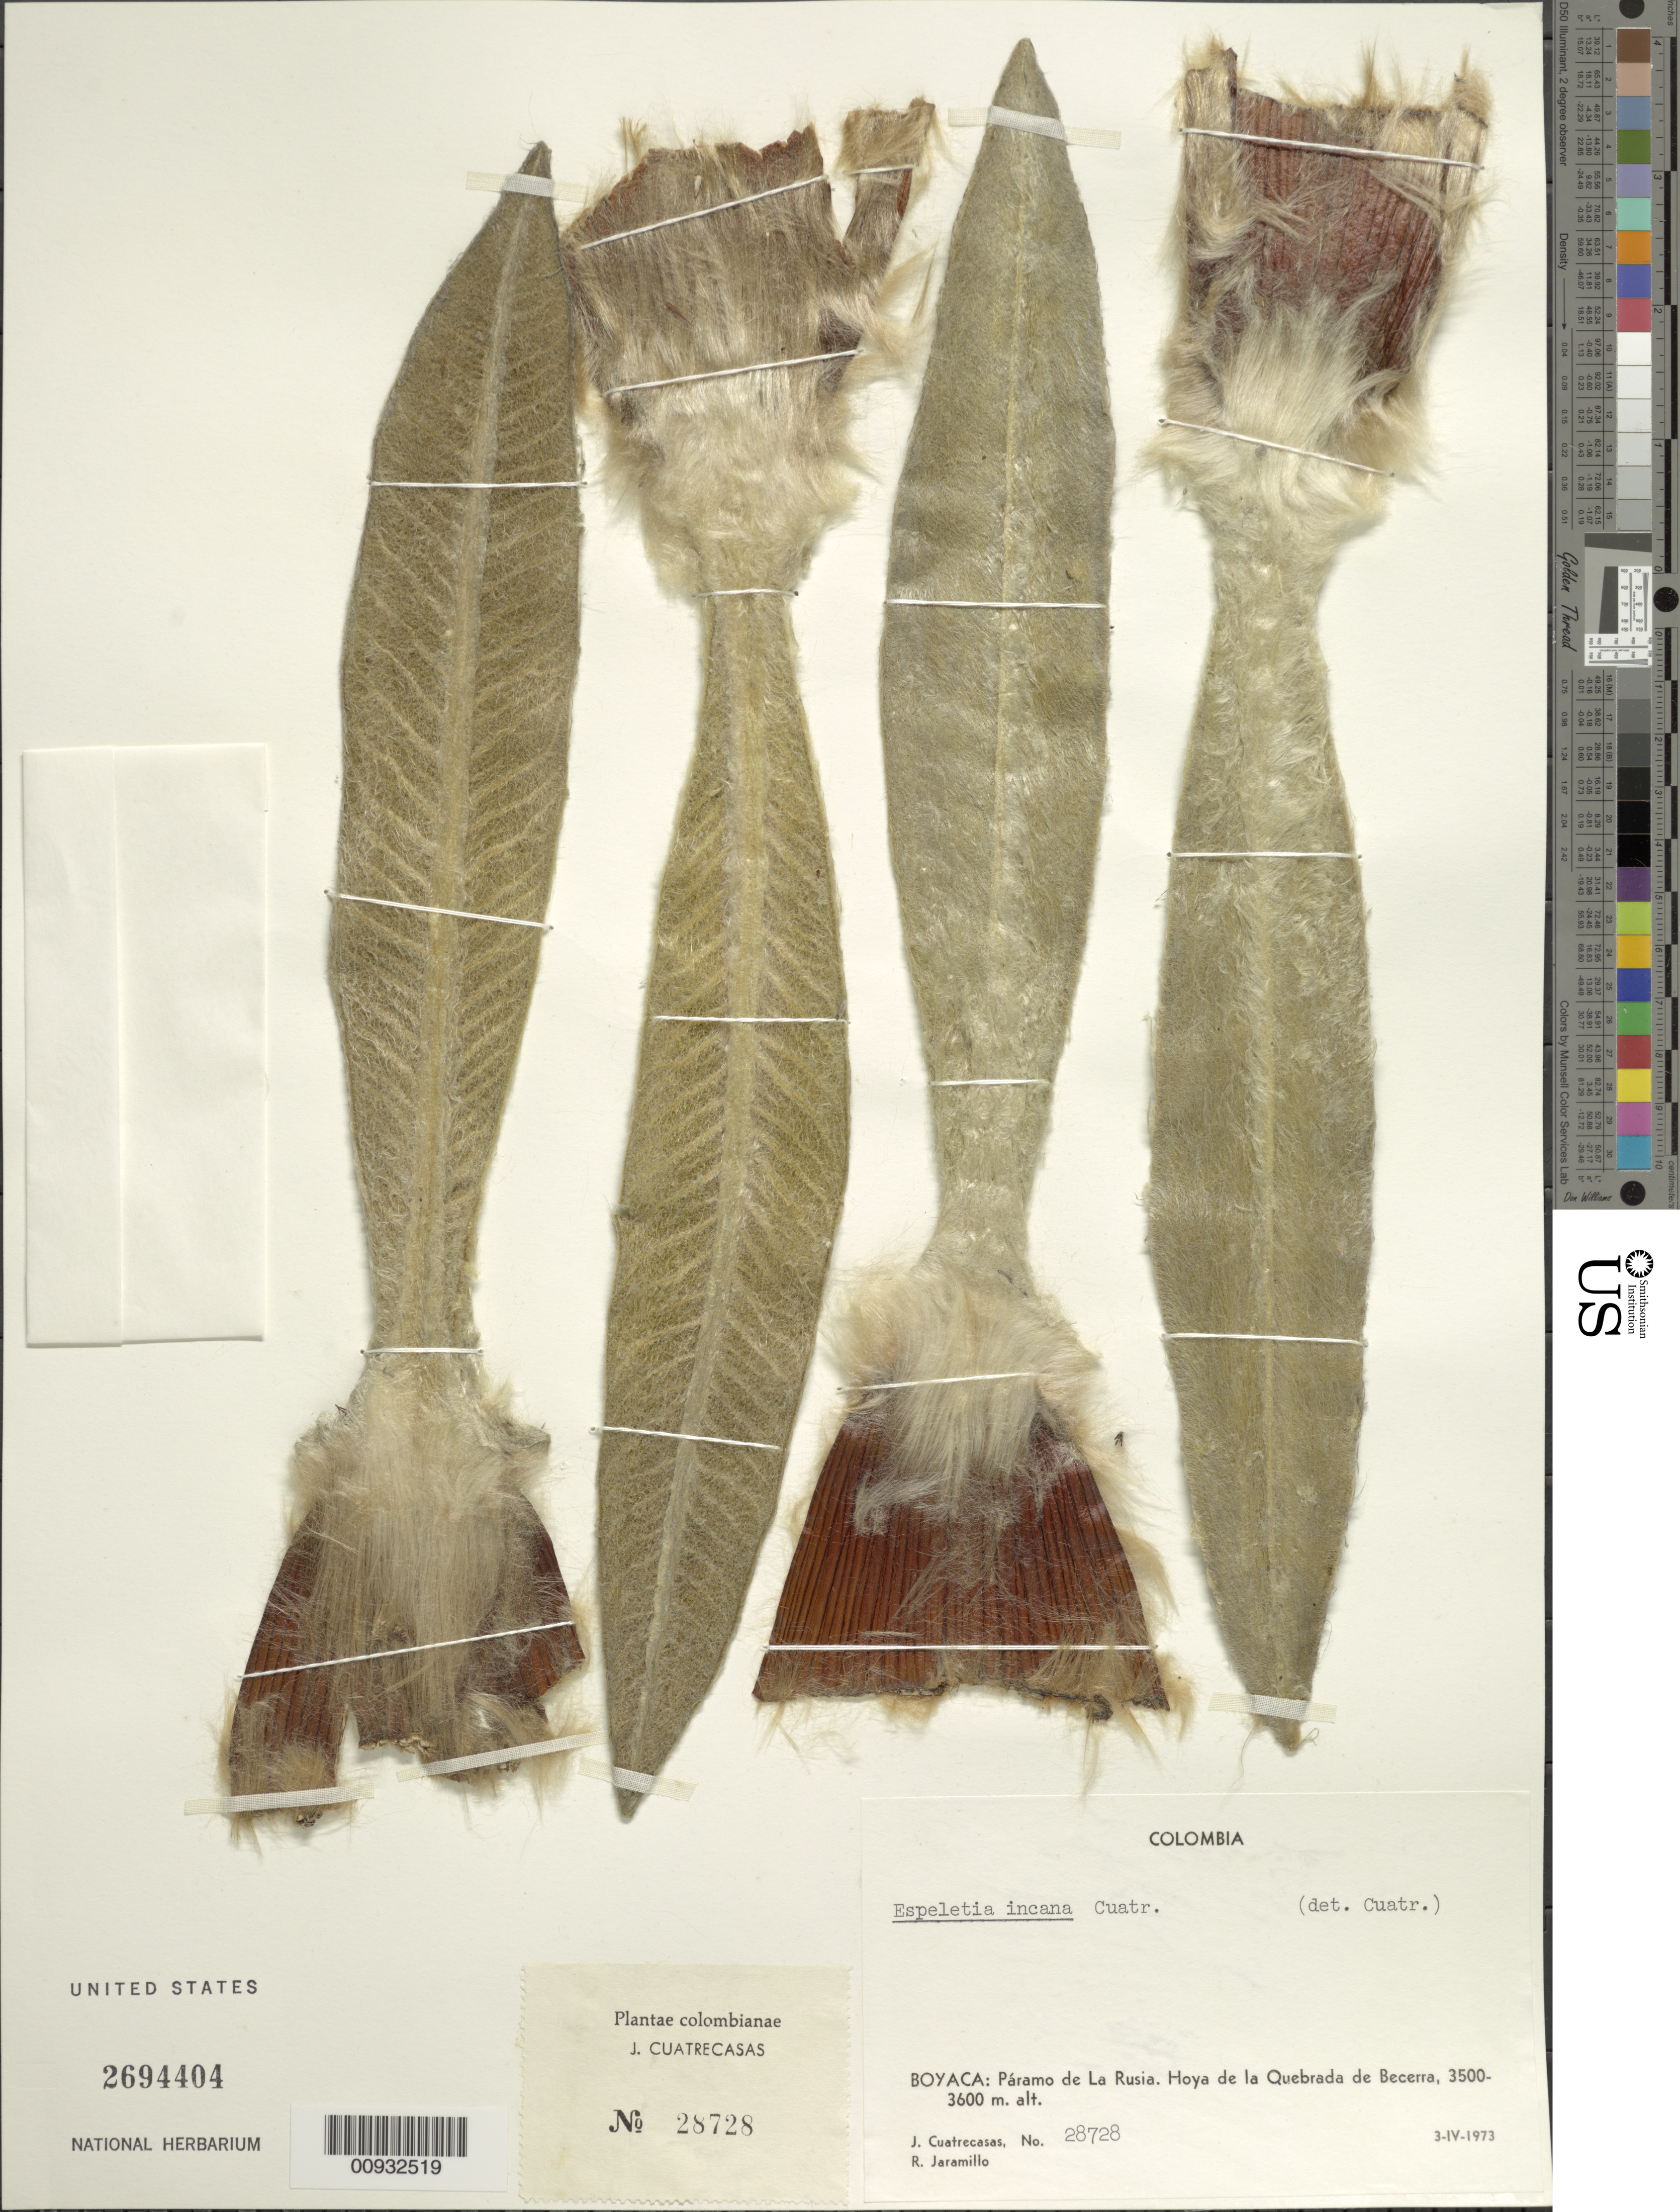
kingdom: Plantae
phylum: Tracheophyta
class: Magnoliopsida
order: Asterales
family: Asteraceae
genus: Espeletia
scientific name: Espeletia incana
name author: Cuatrec.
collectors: J. Cuatrecasas & R. Jaramillo M.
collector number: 28728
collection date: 1973-04-03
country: Colombia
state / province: Boyacá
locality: P. de la Rusia. Hoya de la Quebrada de Becerra.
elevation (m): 3500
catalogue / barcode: US 2694404